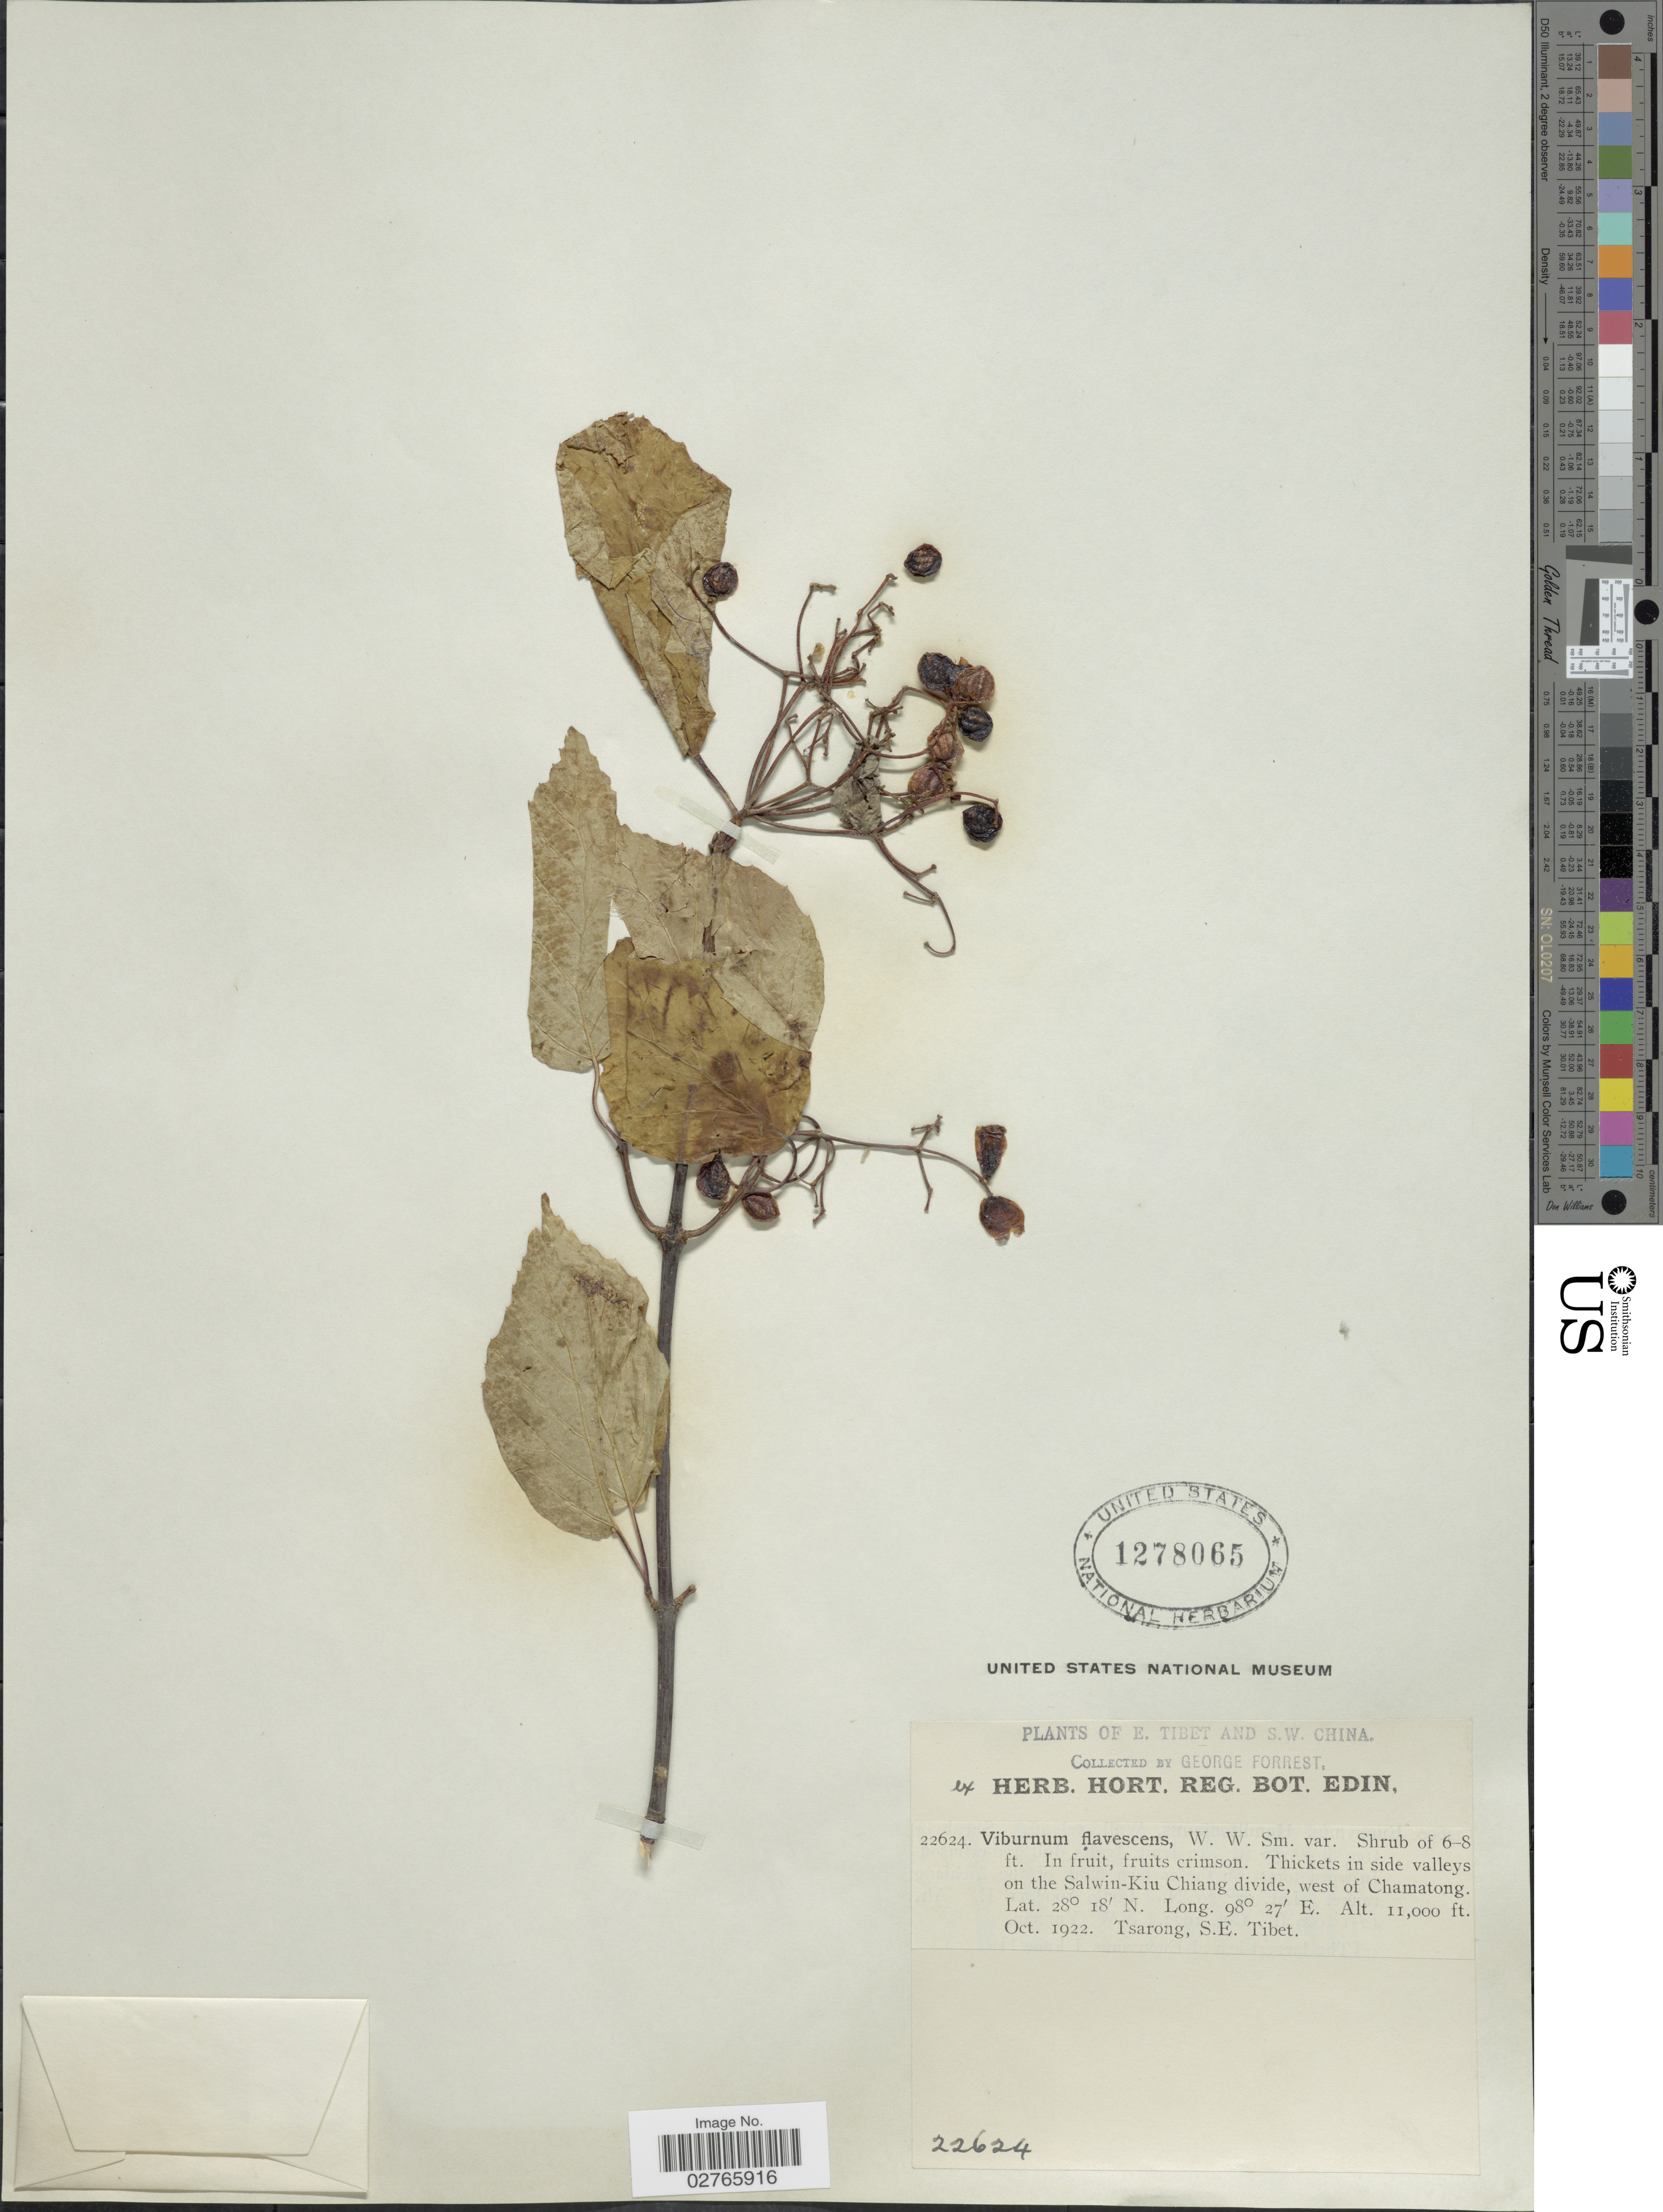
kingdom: Plantae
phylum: Tracheophyta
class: Magnoliopsida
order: Dipsacales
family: Viburnaceae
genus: Viburnum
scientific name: Viburnum flavescens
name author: W.W. Sm.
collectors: G. Forrest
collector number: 22624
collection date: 1922-10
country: China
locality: E. Tibet and S.W. China. Thickets in side valleys on the Salwin-Kiu Chiang divide, west of Chamatong. Tsarong, S.E. Tibet.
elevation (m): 3353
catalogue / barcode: US 1278065